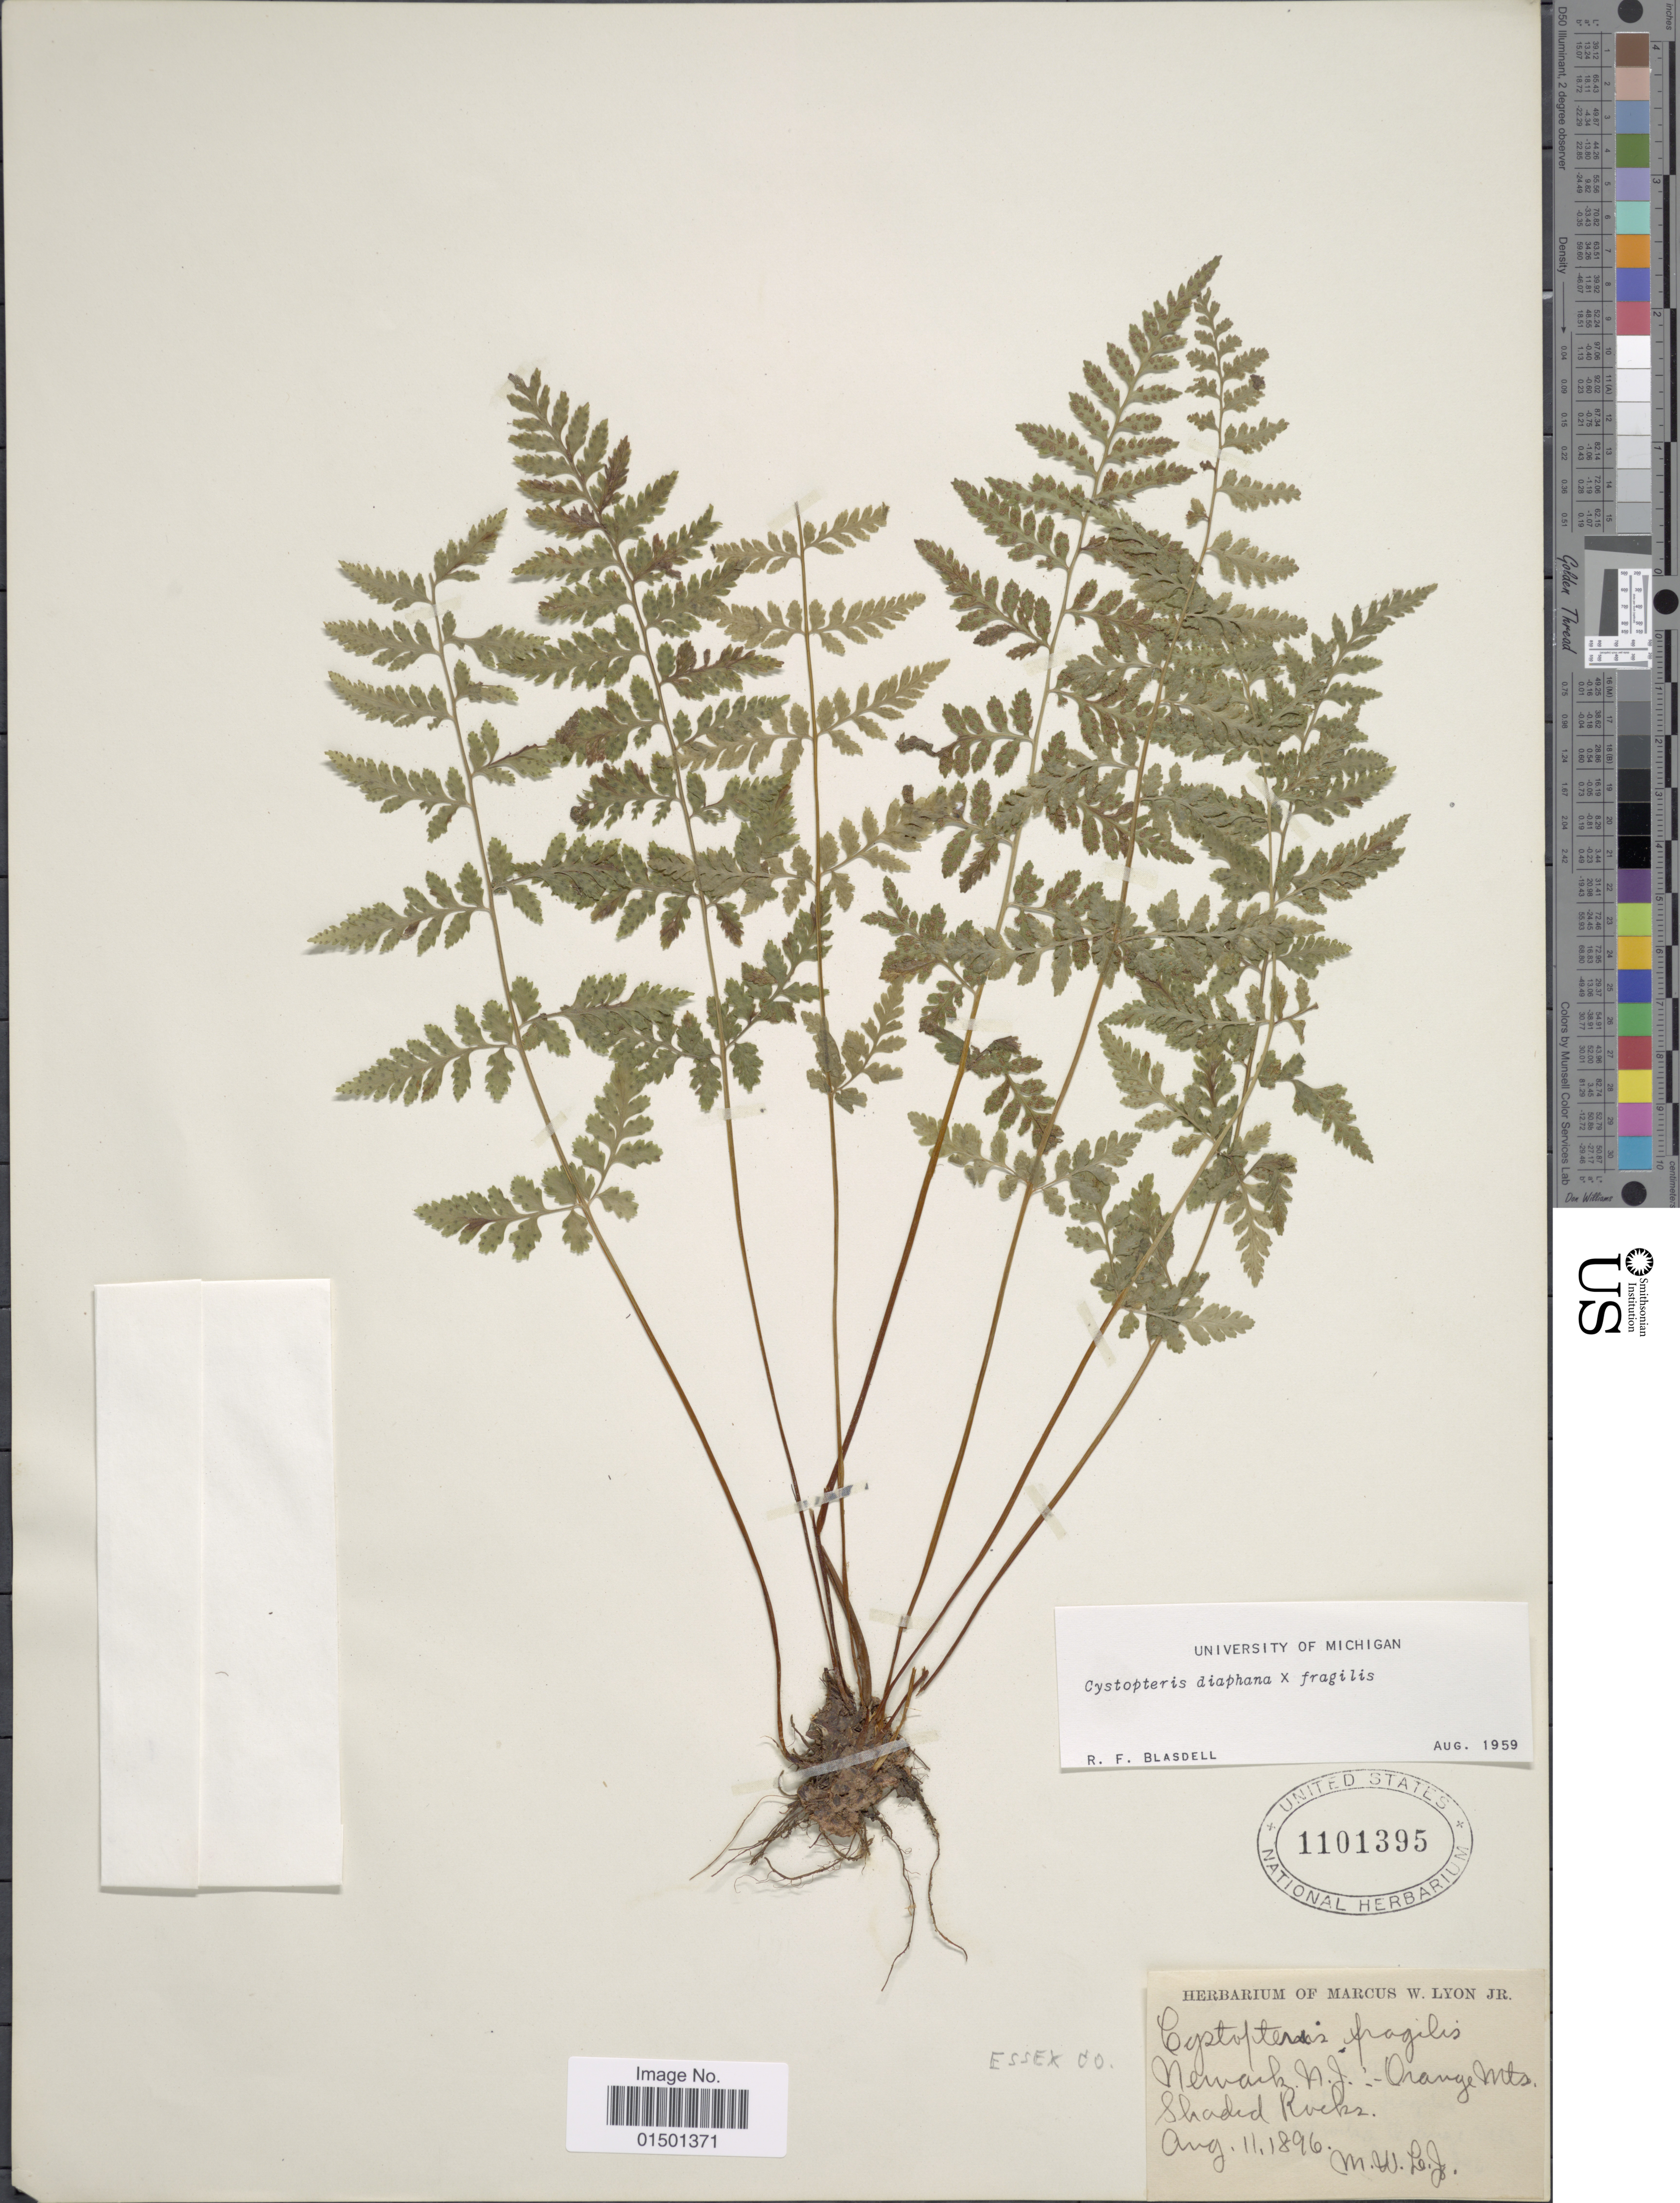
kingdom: Plantae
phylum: Tracheophyta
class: Polypodiopsida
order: Polypodiales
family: Cystopteridaceae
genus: Cystopteris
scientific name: Cystopteris diaphana x C. fragilis (L.) Bernh.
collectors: M. W. Lyon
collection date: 1896-08-11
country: United States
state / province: New Jersey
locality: Newark A. J., Orange Mts., shaded rocks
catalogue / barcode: US 1101395